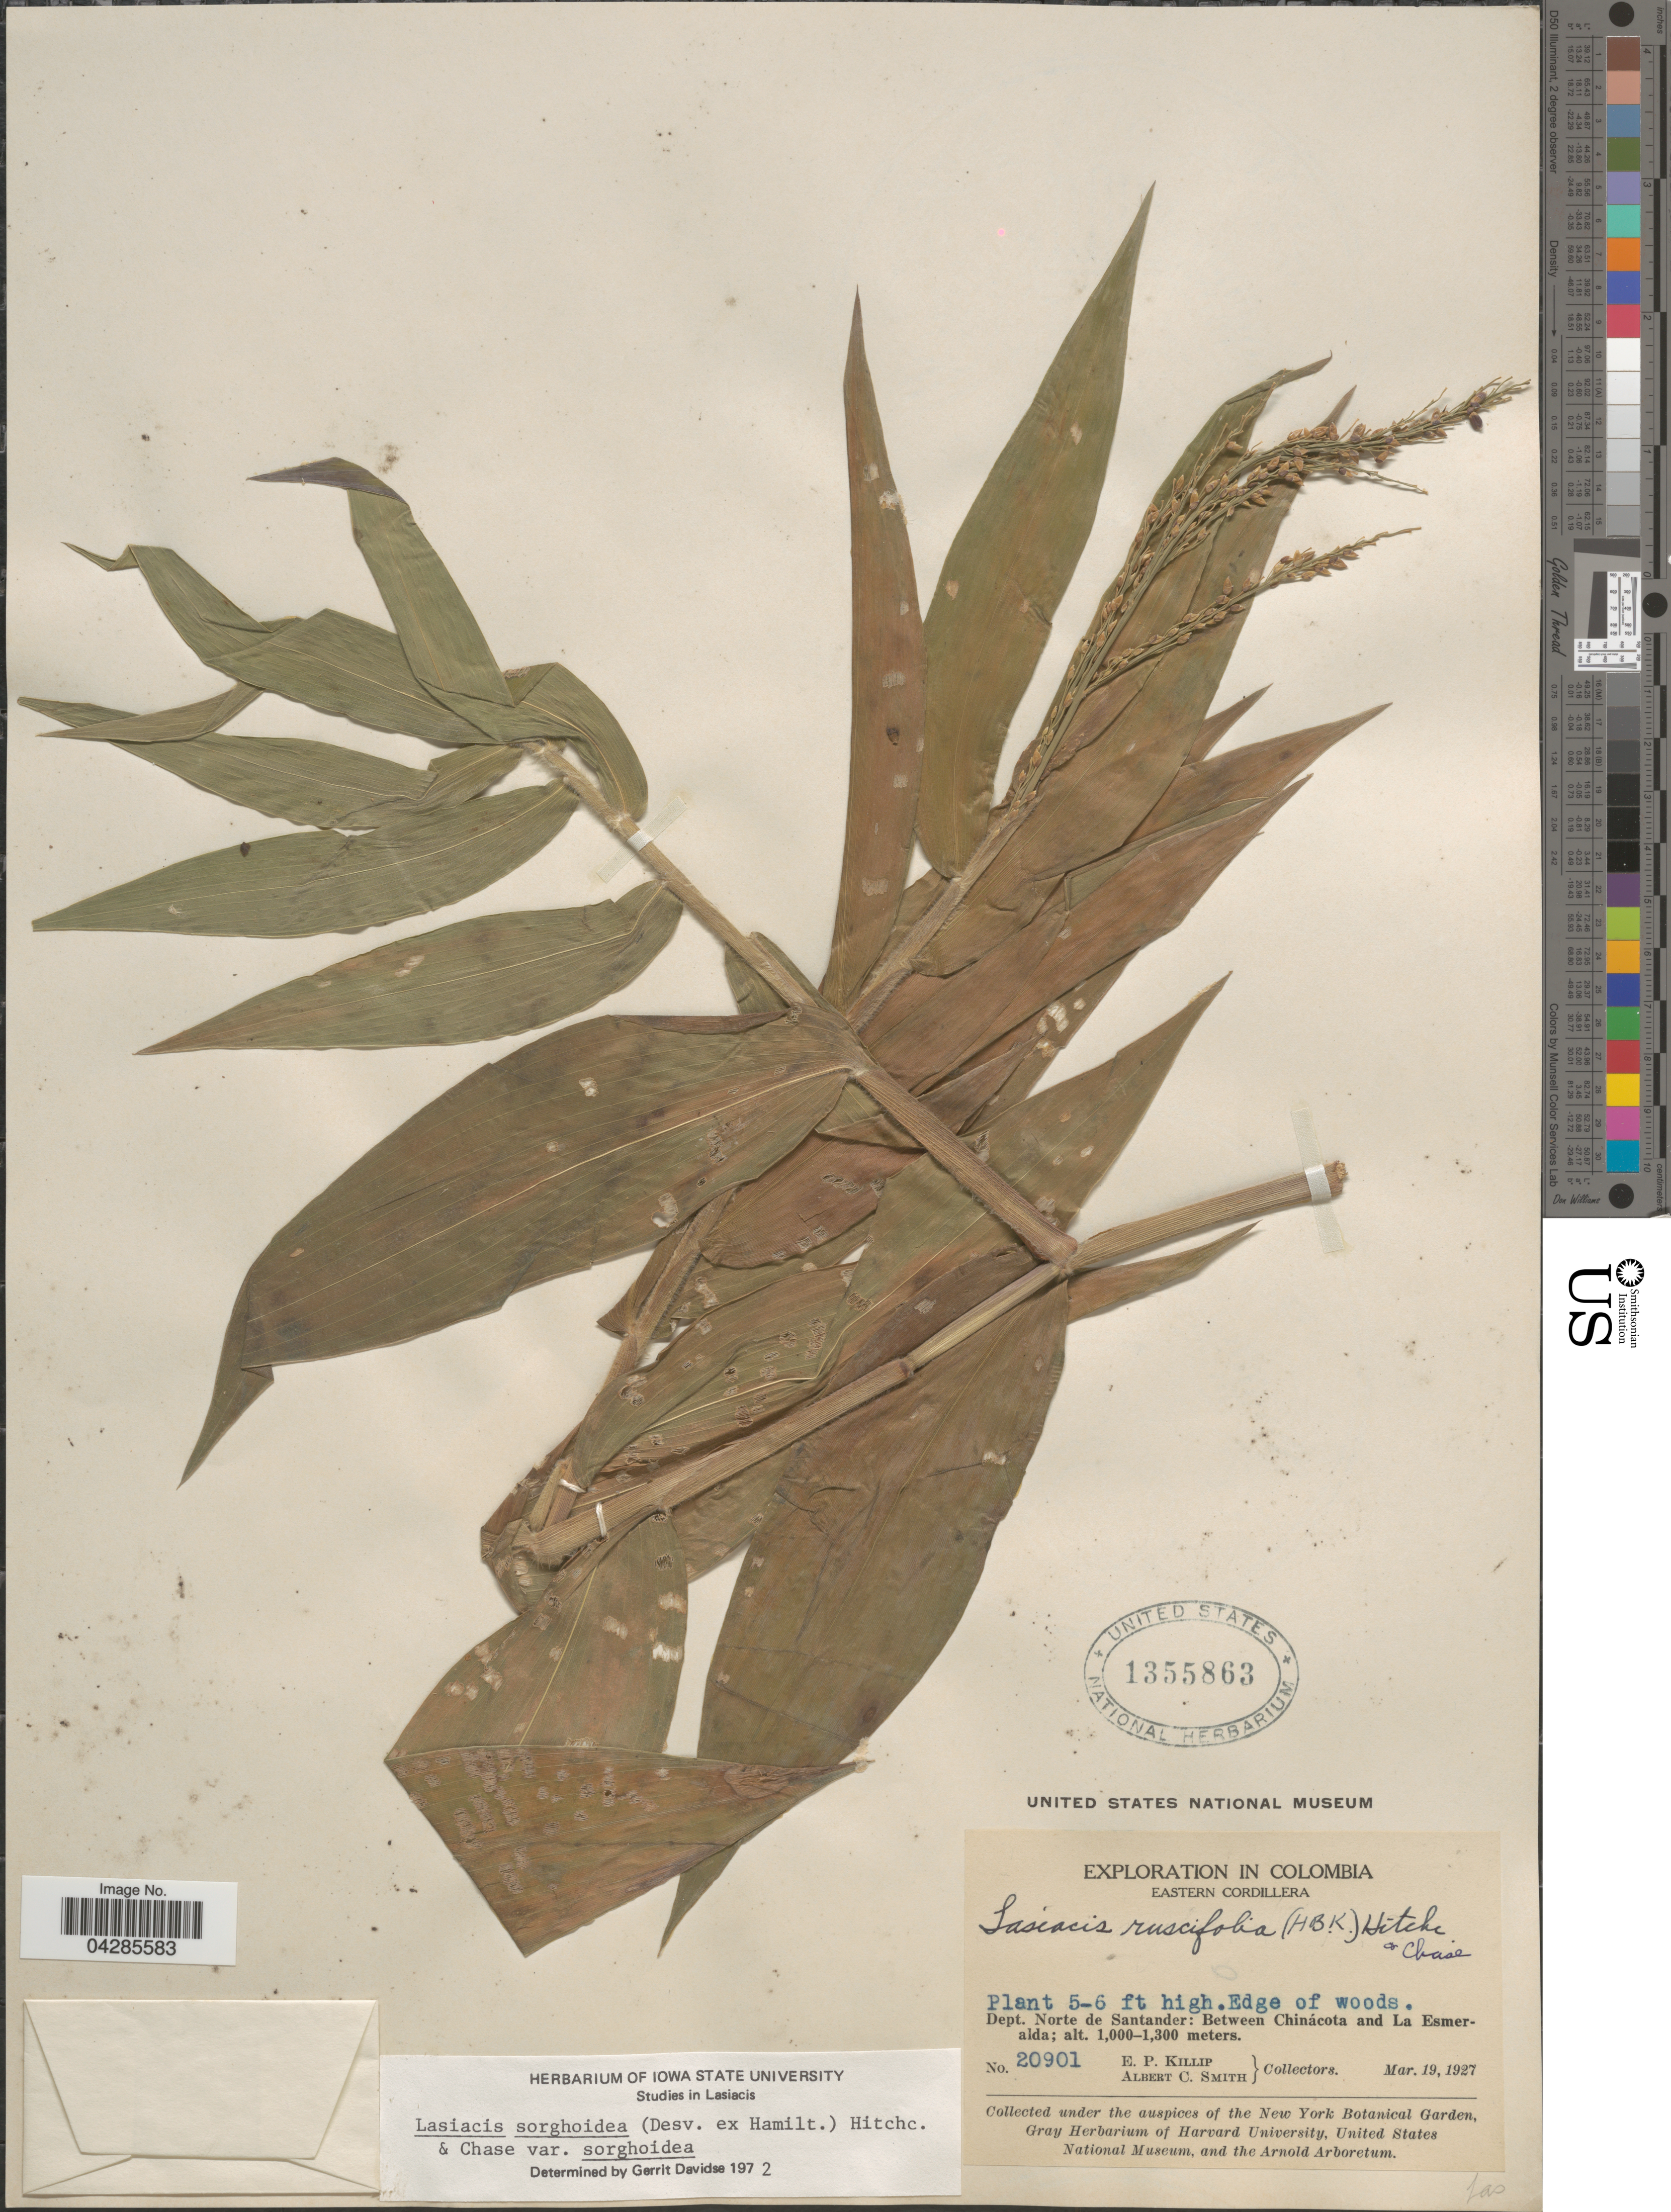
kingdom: Plantae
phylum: Tracheophyta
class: Liliopsida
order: Poales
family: Poaceae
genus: Lasiacis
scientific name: Lasiacis sorghoidea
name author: (Desv. ex Ham.) Hitchc. & Chase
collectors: E. P. Killip & A. C. Smith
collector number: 20901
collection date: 1927-03-19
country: Colombia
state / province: Norte de Santander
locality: Exploration in Colombia. Eastern Cordillera. Dept. Norte de Santander: Between Chinácota and La Esmeralda.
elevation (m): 1000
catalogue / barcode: US 1355863